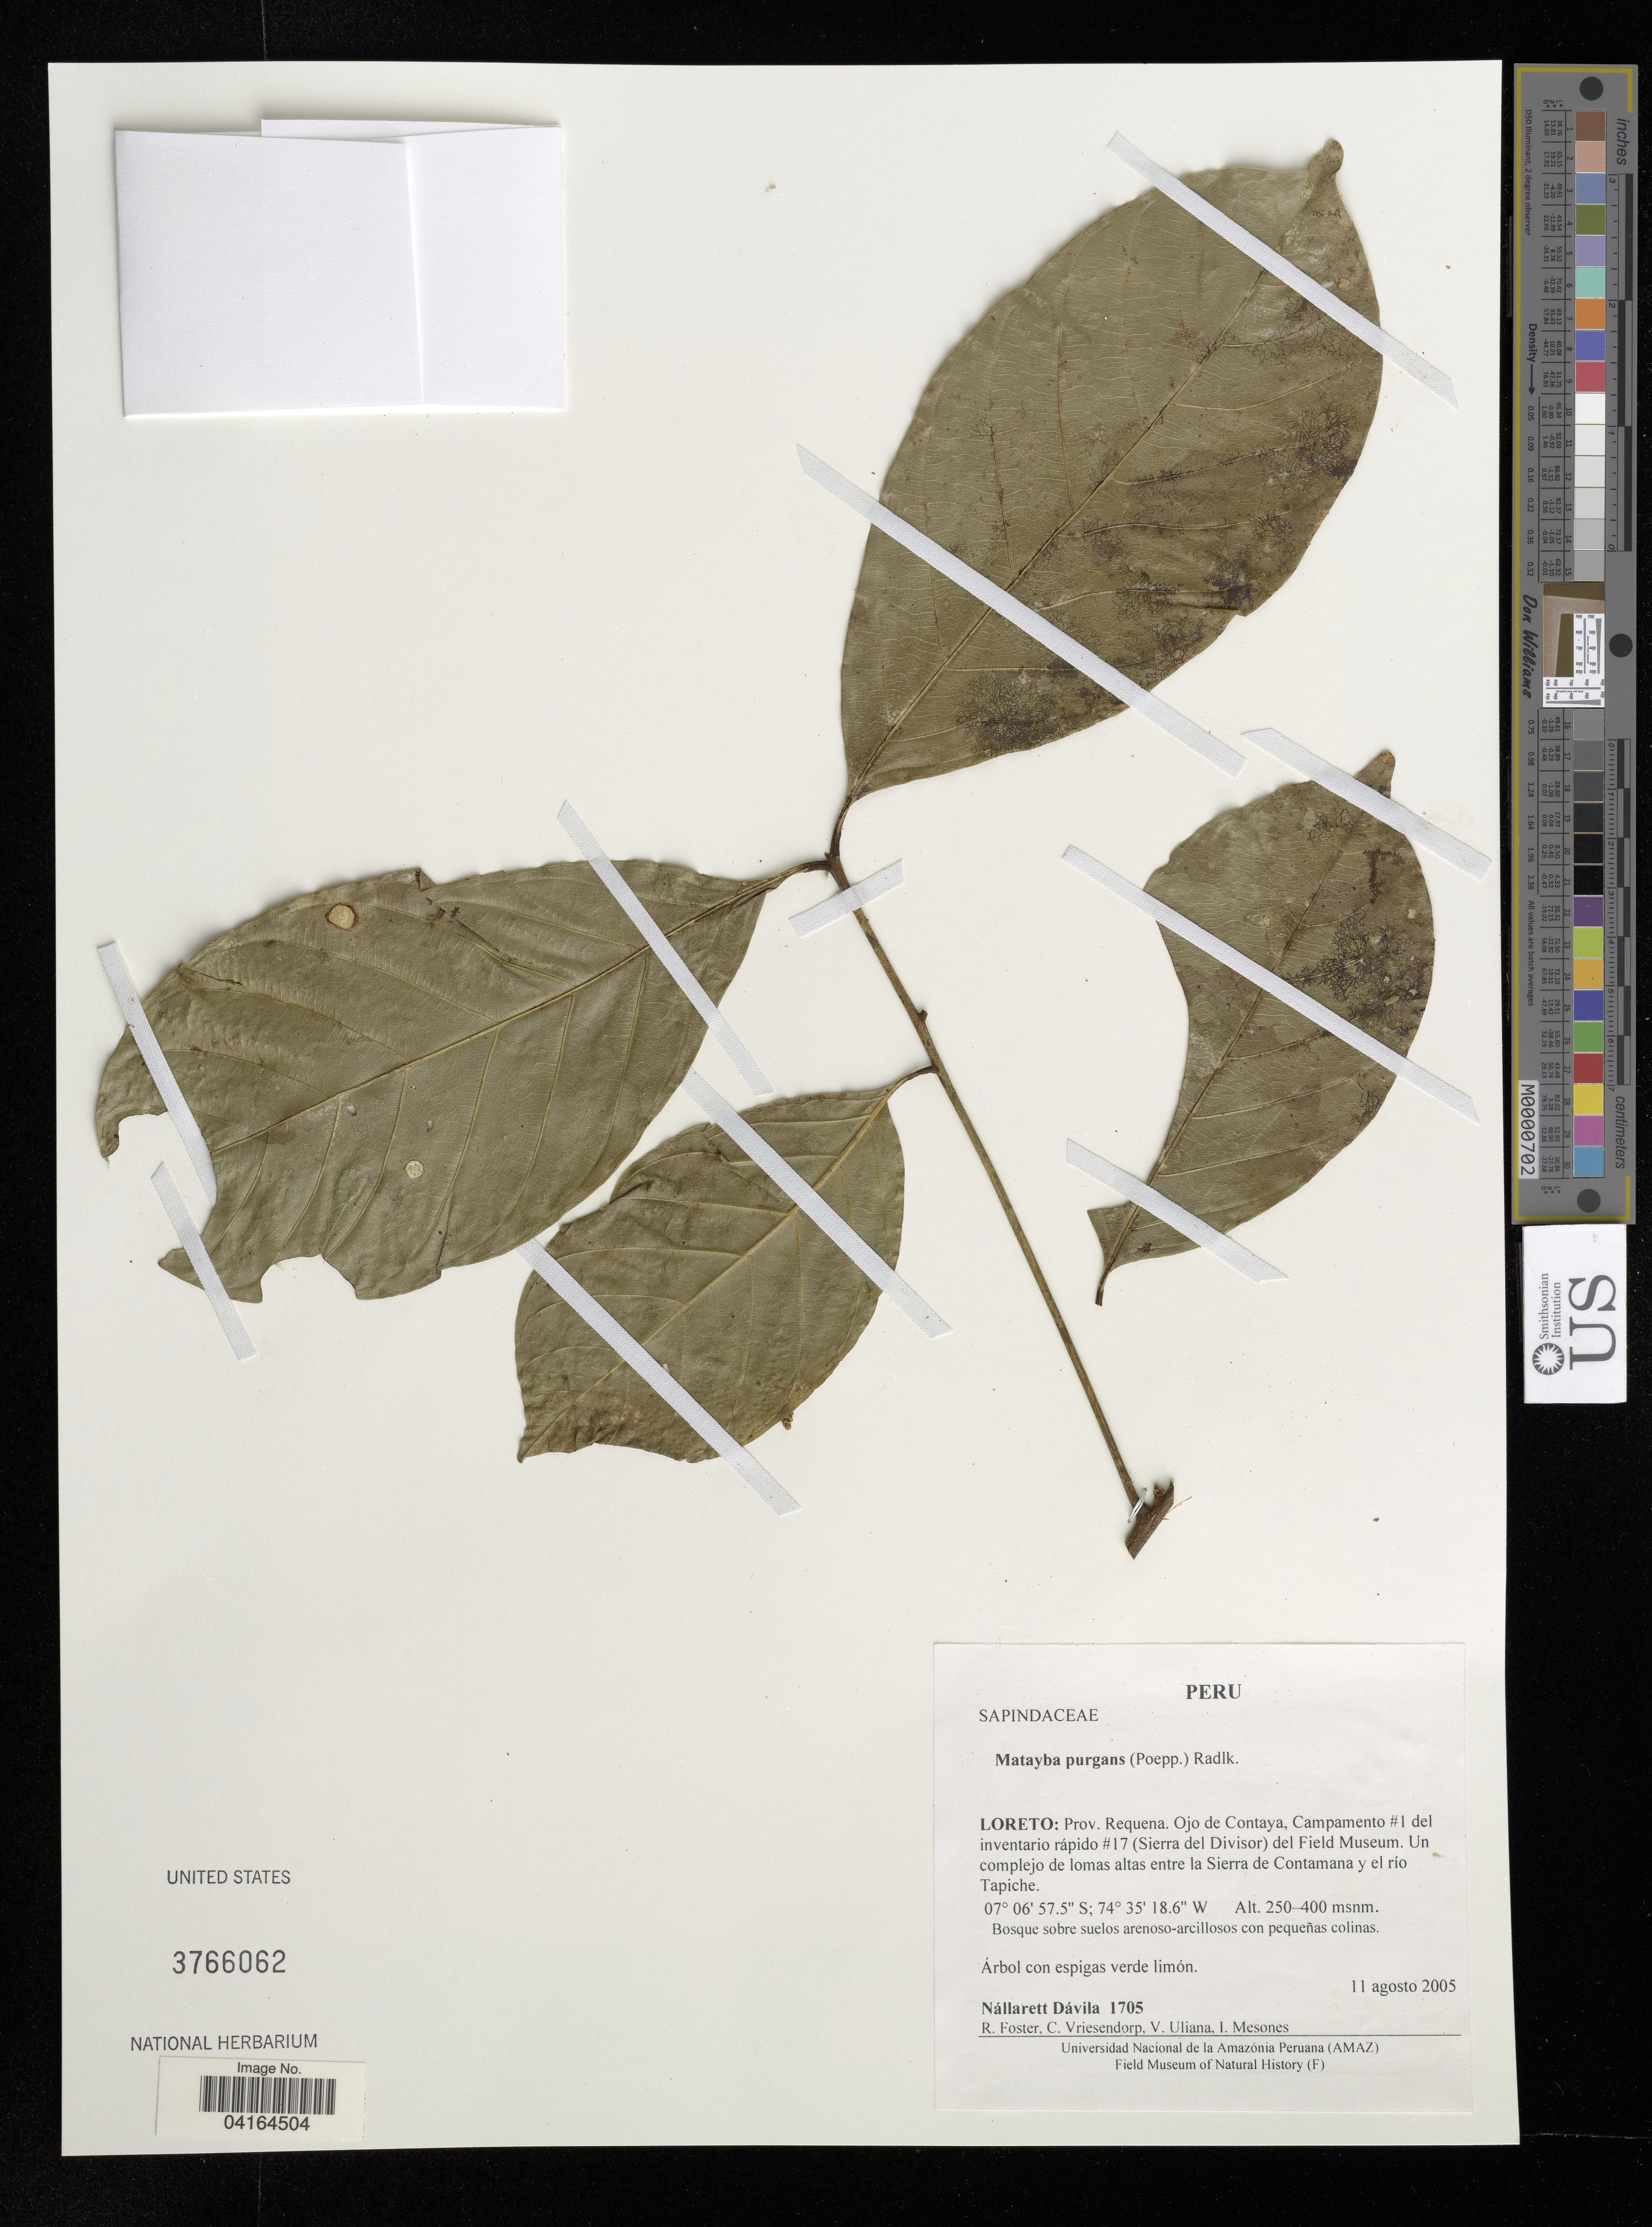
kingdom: Plantae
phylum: Tracheophyta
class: Magnoliopsida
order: Sapindales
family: Sapindaceae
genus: Matayba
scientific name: Matayba purgans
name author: (Poepp.) Radlk.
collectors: R. Foster, C. Vriesendorp, V. L. Uliana & I. Mesones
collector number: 1705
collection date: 2005-08-11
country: Peru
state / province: Loreto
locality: Prov. Requena. Ojo de Contaya, Campamento #1 dle inventario rápido #17 (Sierra del Divisor) del Field Museum. Un complejo de lomas altas entre la Sierra de Contamana y el rio Tapiche.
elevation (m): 250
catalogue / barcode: US 3766062